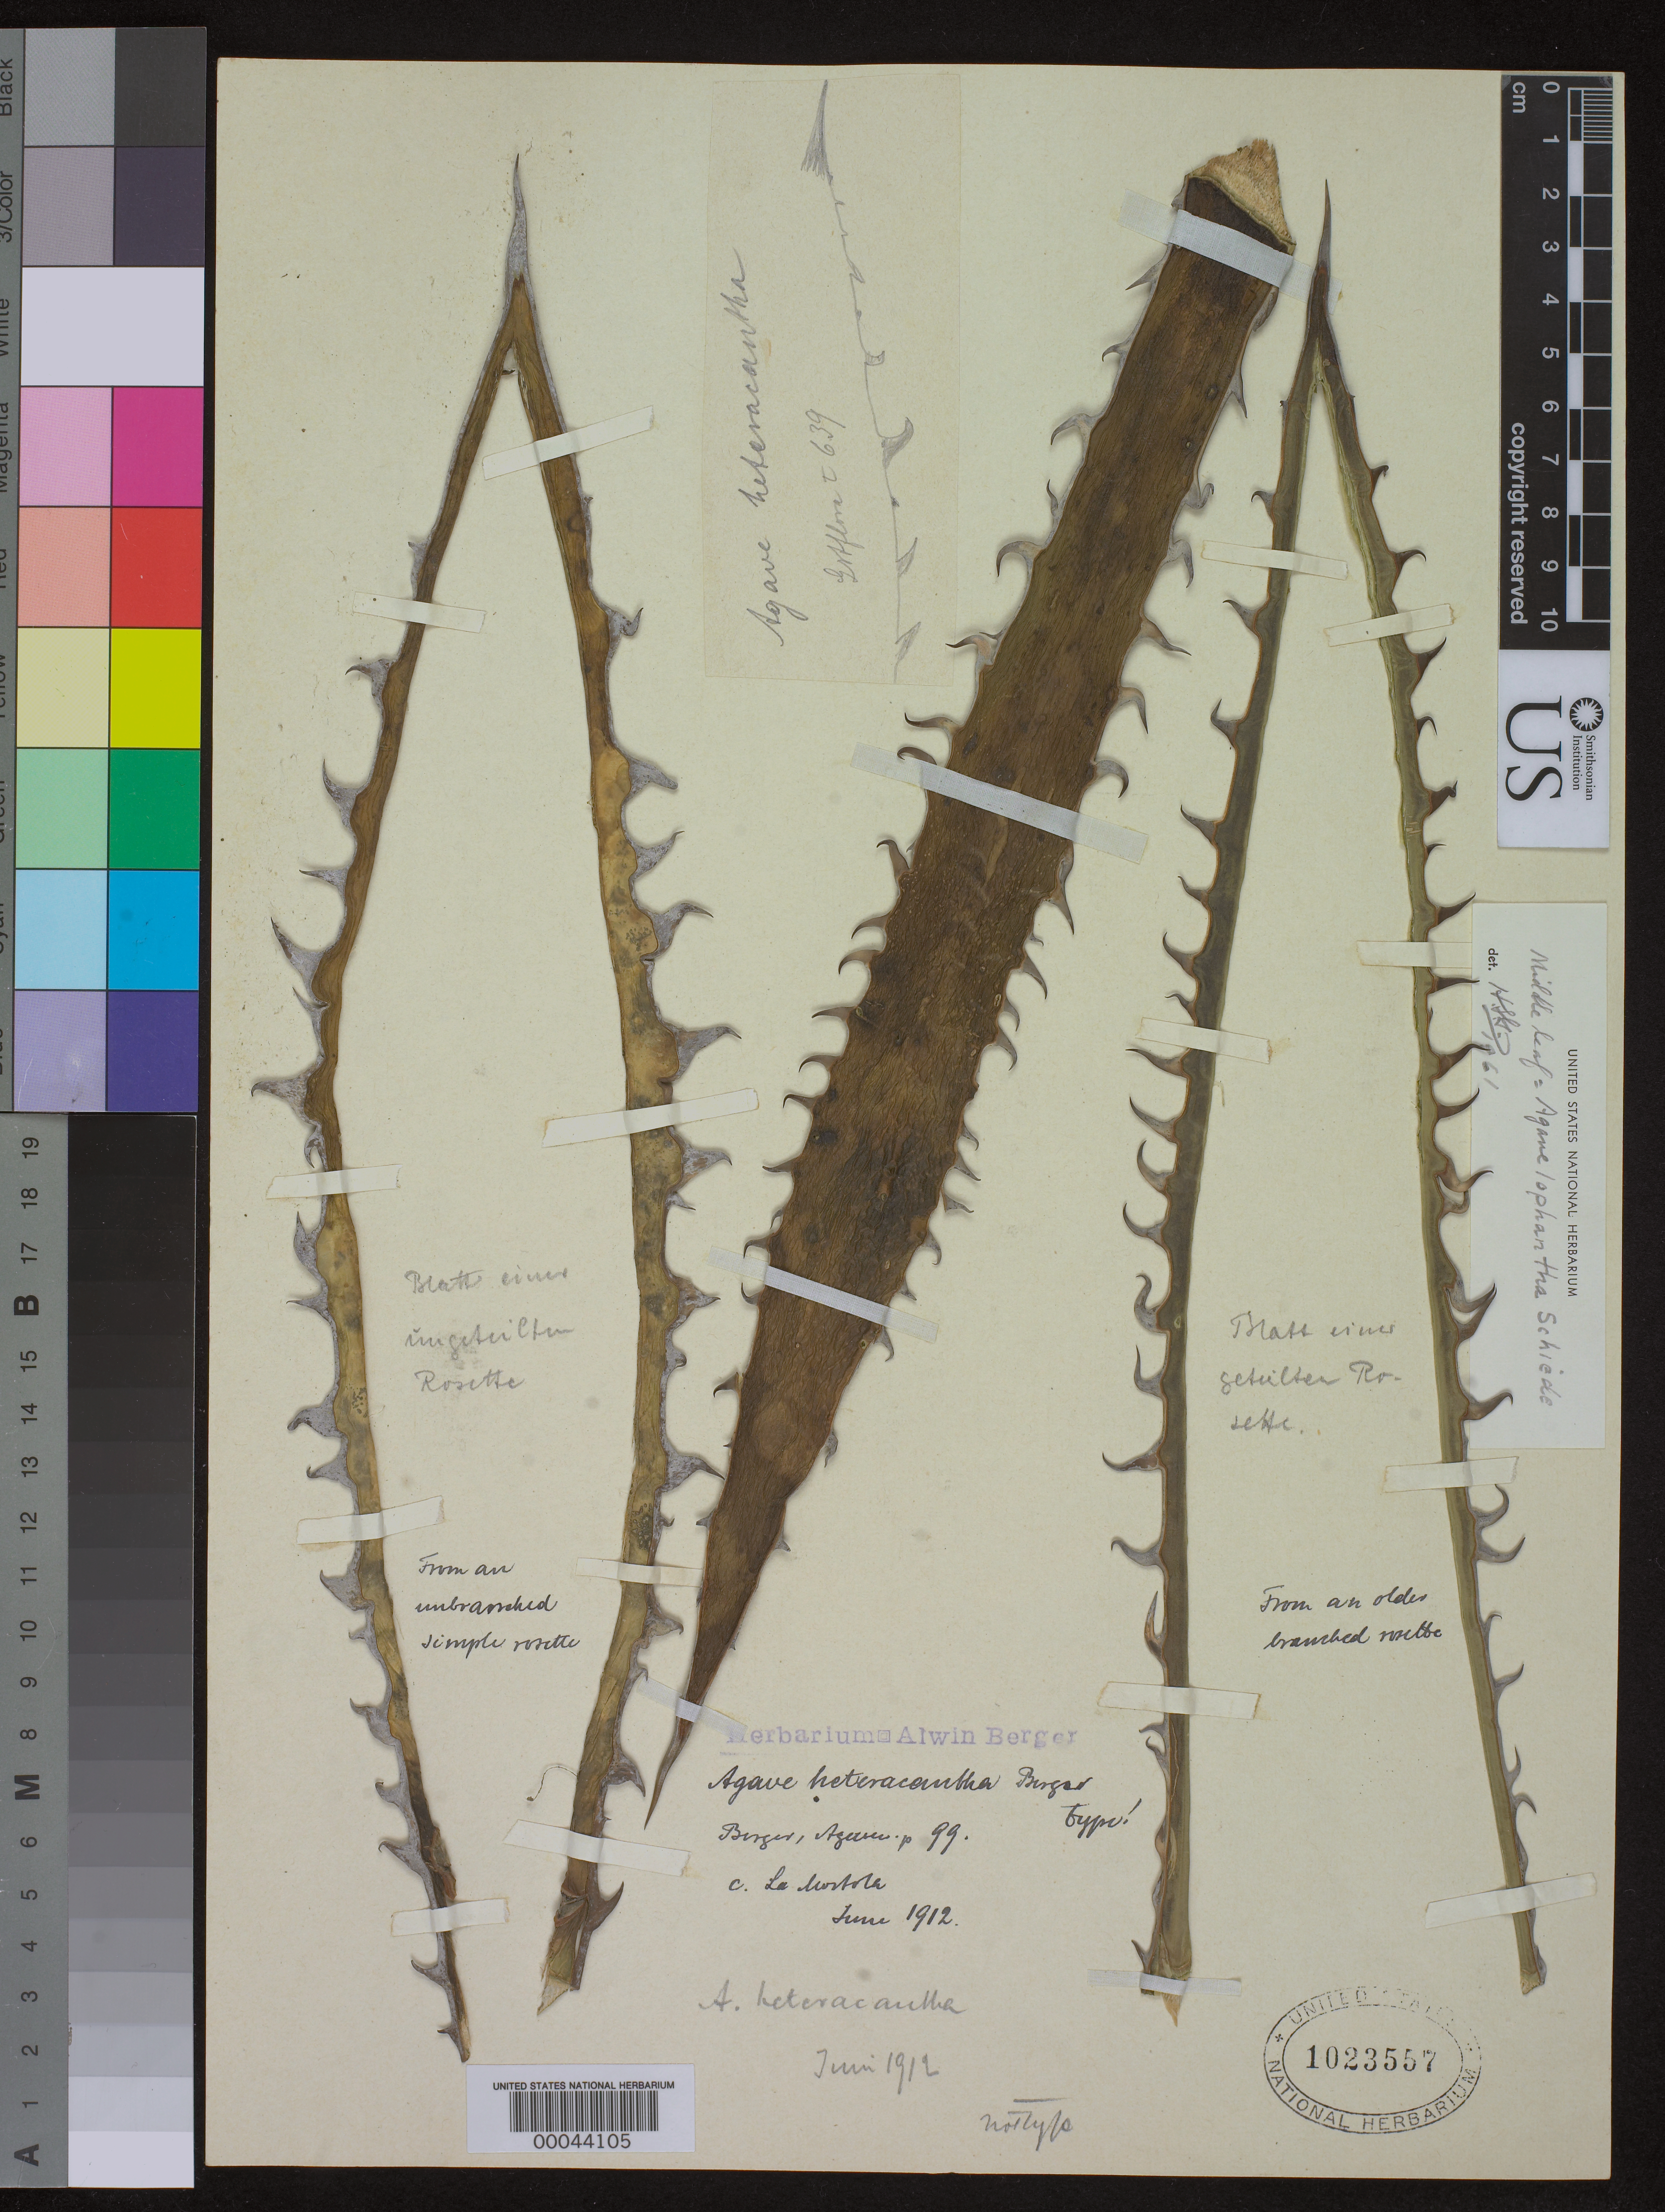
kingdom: Plantae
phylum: Tracheophyta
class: Liliopsida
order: Asparagales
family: Asparagaceae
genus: Agave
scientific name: Agave heteracantha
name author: Zucc.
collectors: ex herb. A. Berger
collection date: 1909-06-02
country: Mexico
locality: Cultivated at La Mortola, Italy.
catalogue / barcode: US 1023557